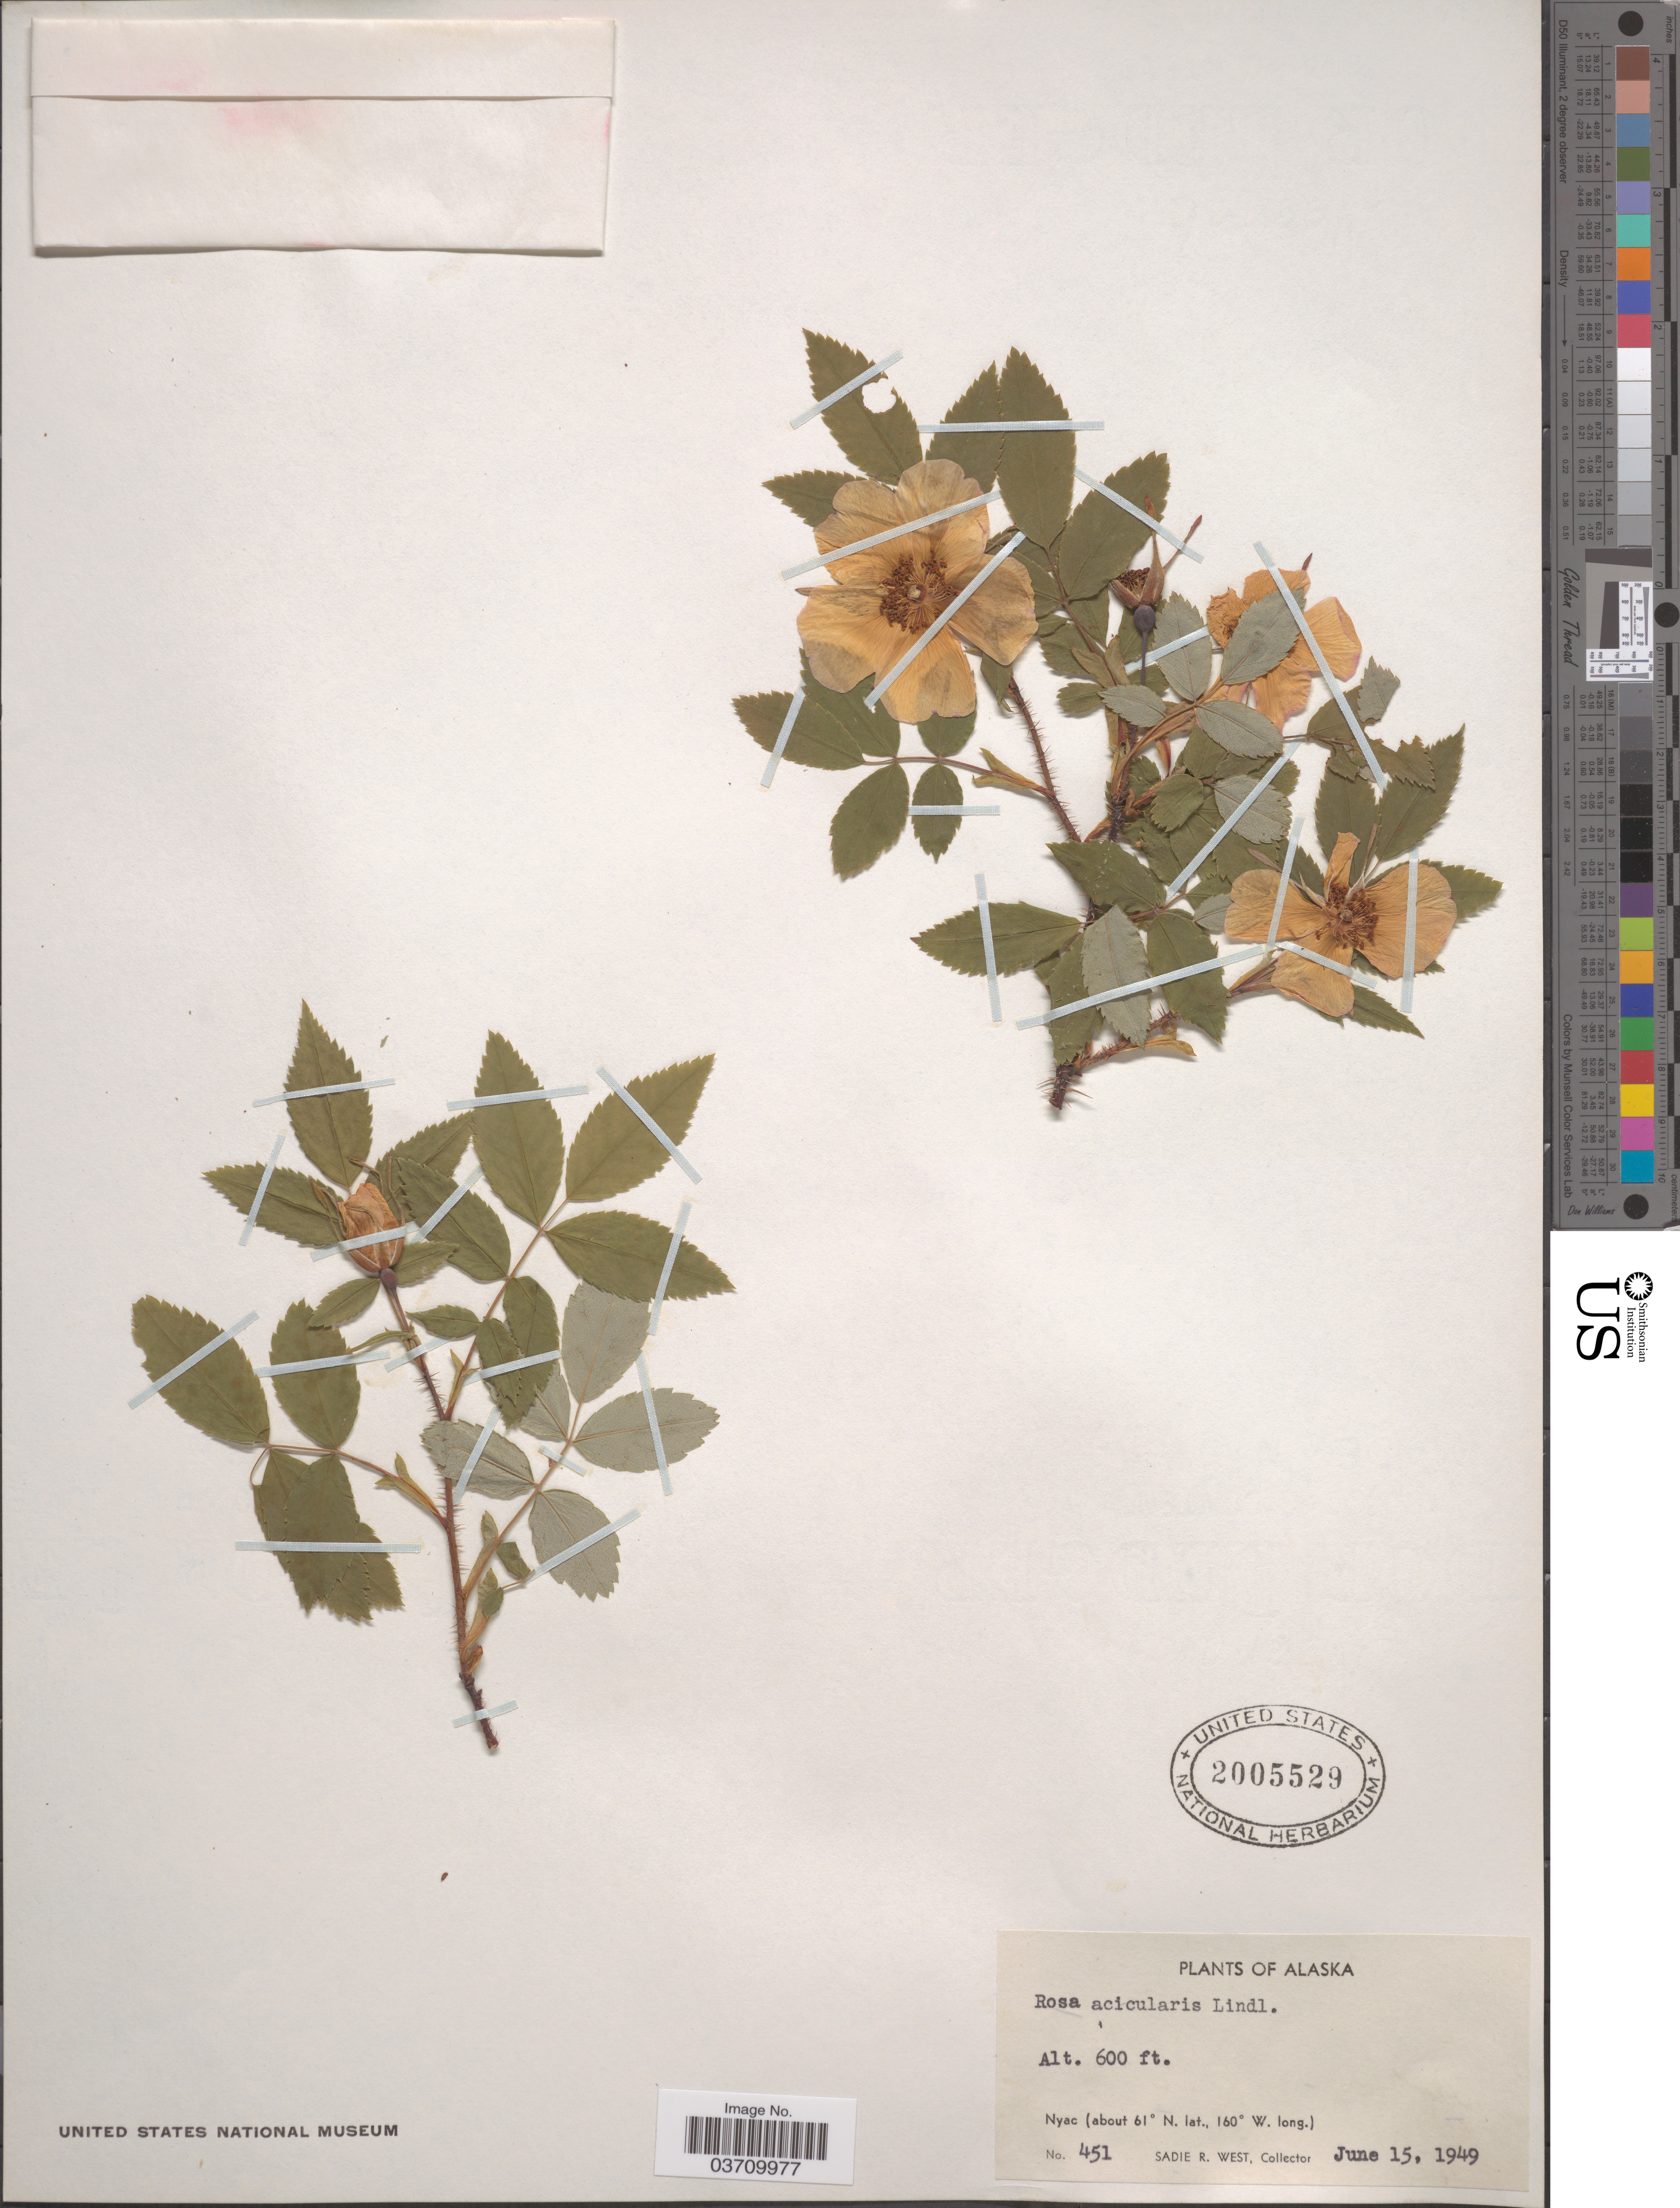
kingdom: Plantae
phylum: Tracheophyta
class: Magnoliopsida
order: Rosales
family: Rosaceae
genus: Rosa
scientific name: Rosa acicularis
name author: Lindl.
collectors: S. R. West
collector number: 451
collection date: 1949-06-15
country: United States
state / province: Alaska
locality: Nyac.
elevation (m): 183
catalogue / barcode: US 2005529